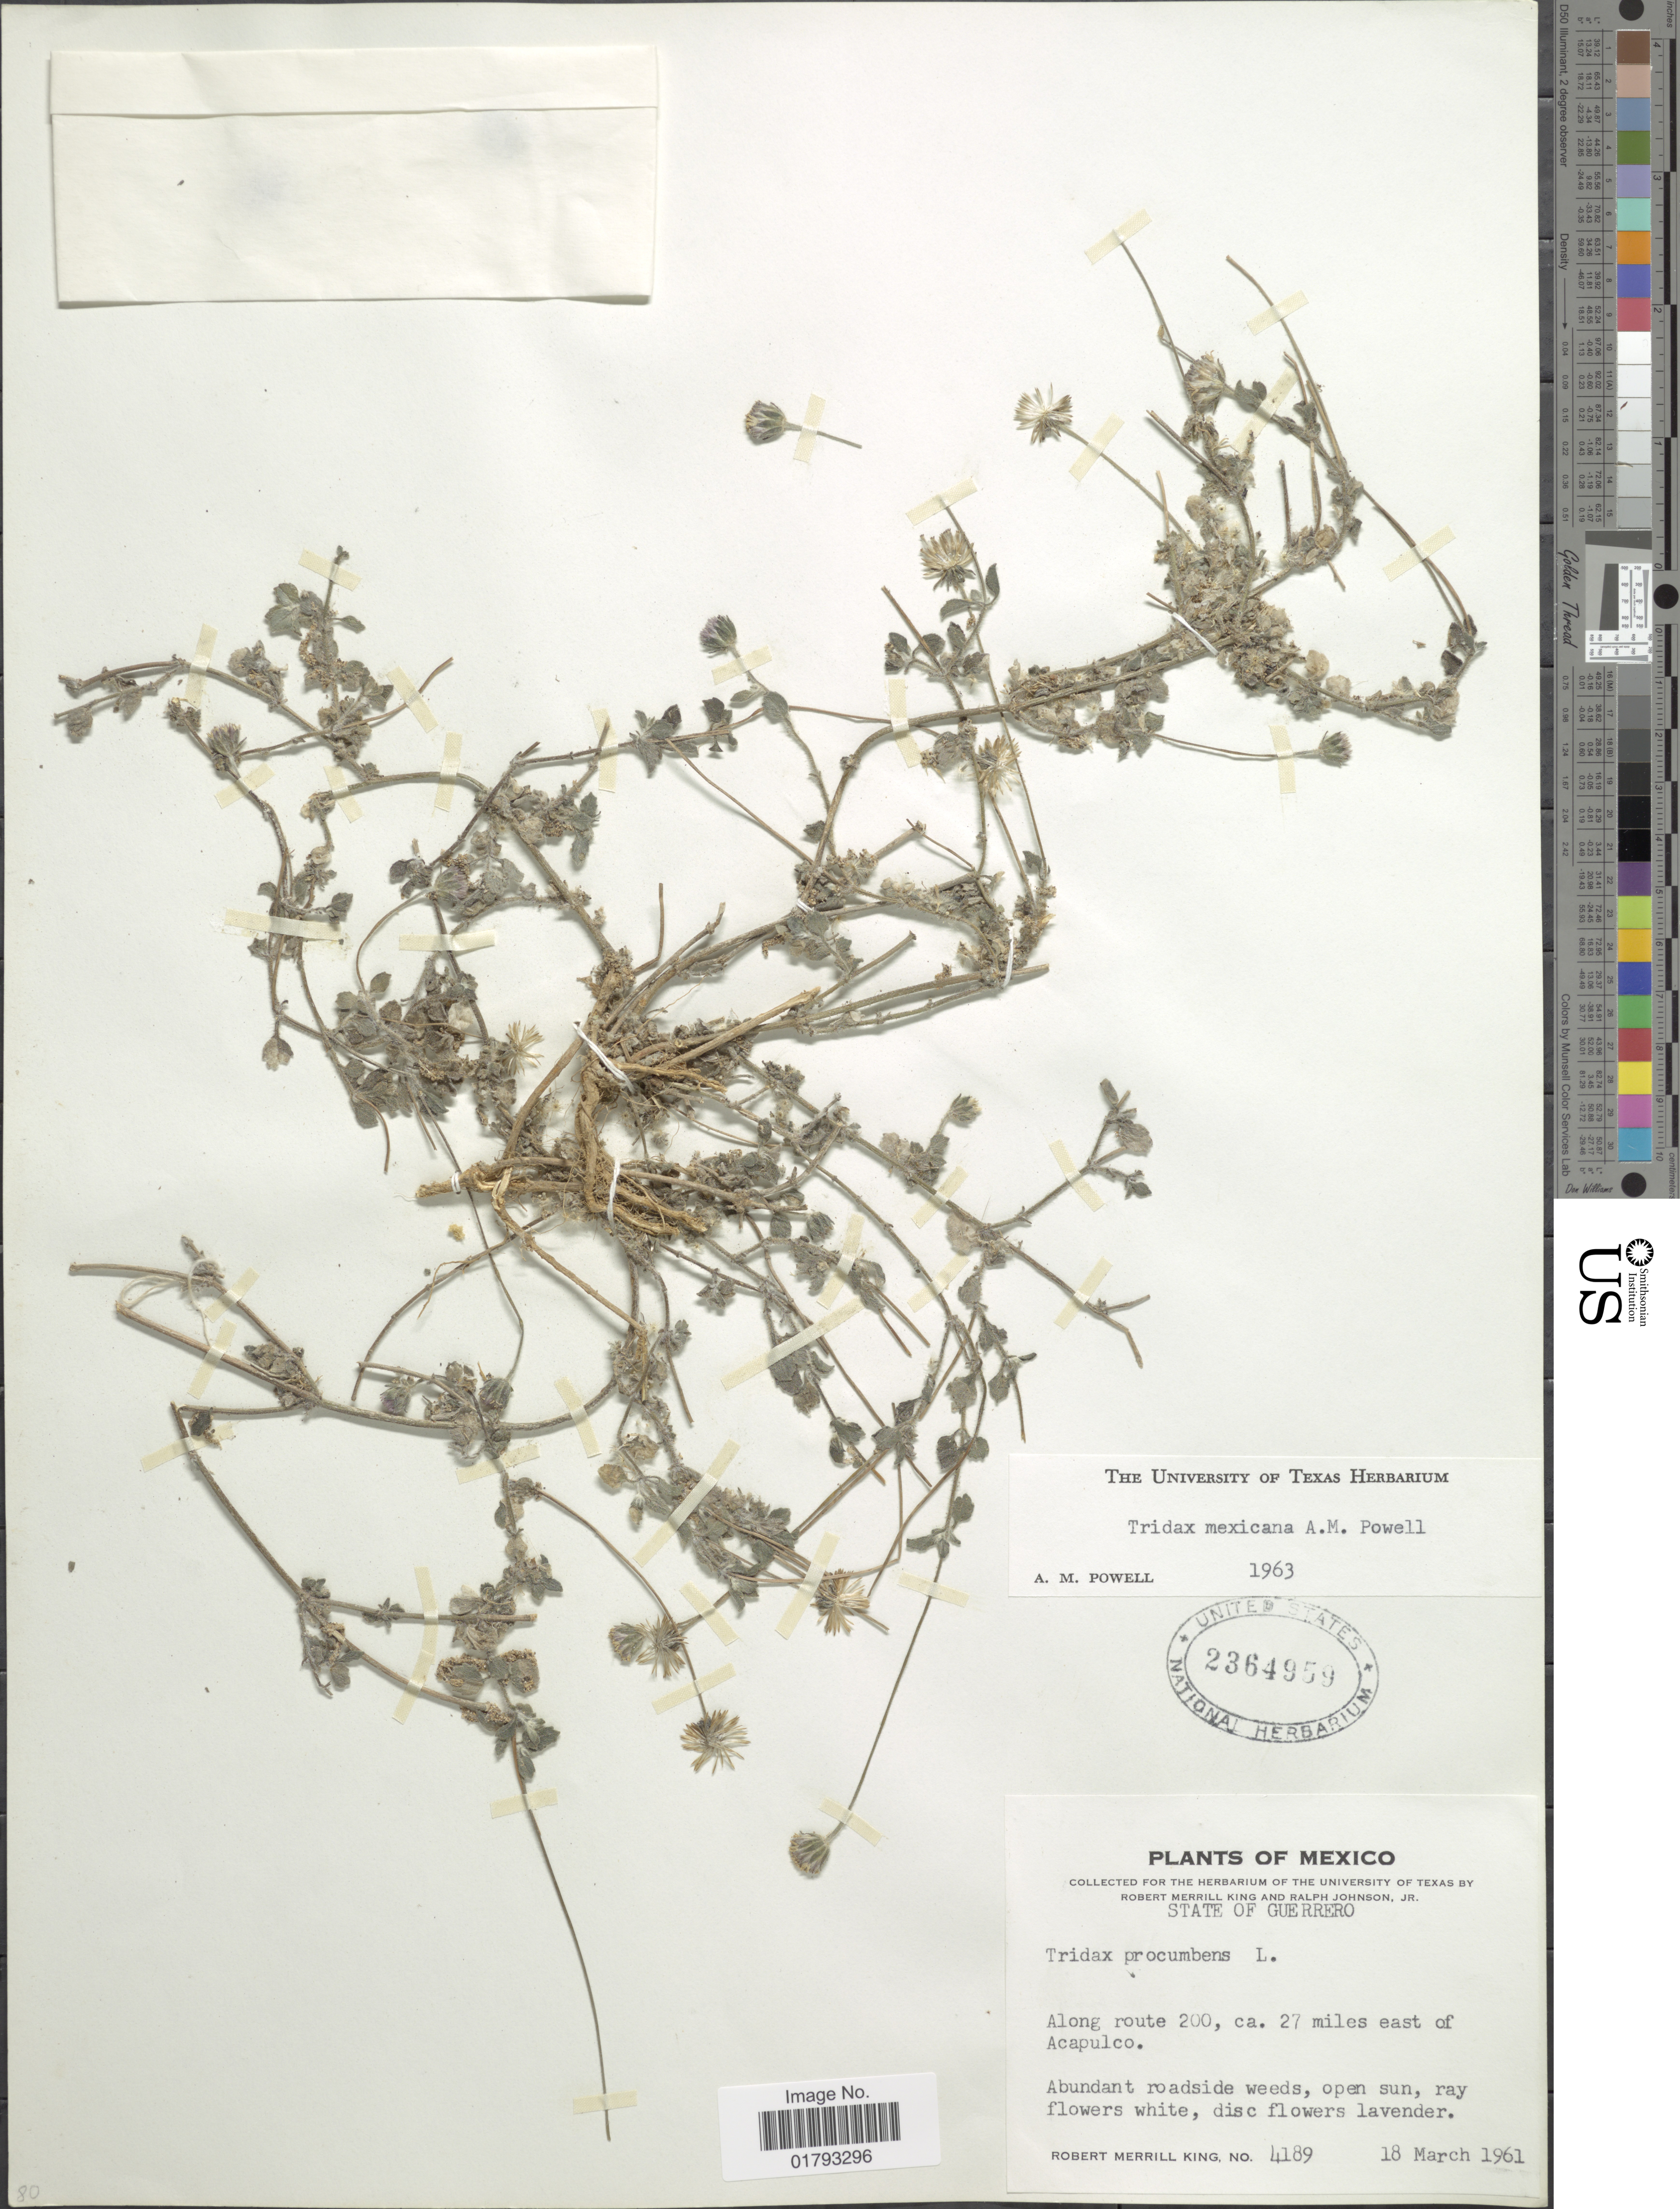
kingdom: Plantae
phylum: Tracheophyta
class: Magnoliopsida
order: Asterales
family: Asteraceae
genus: Tridax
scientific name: Tridax mexicana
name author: A.M. Powell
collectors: R. M. King & R. Johnson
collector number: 4189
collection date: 1961-03-18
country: Mexico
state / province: Guerrero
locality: Along route 200, ca. 27 miles east of Acapulco. State of Guerrero.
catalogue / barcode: US 2364959